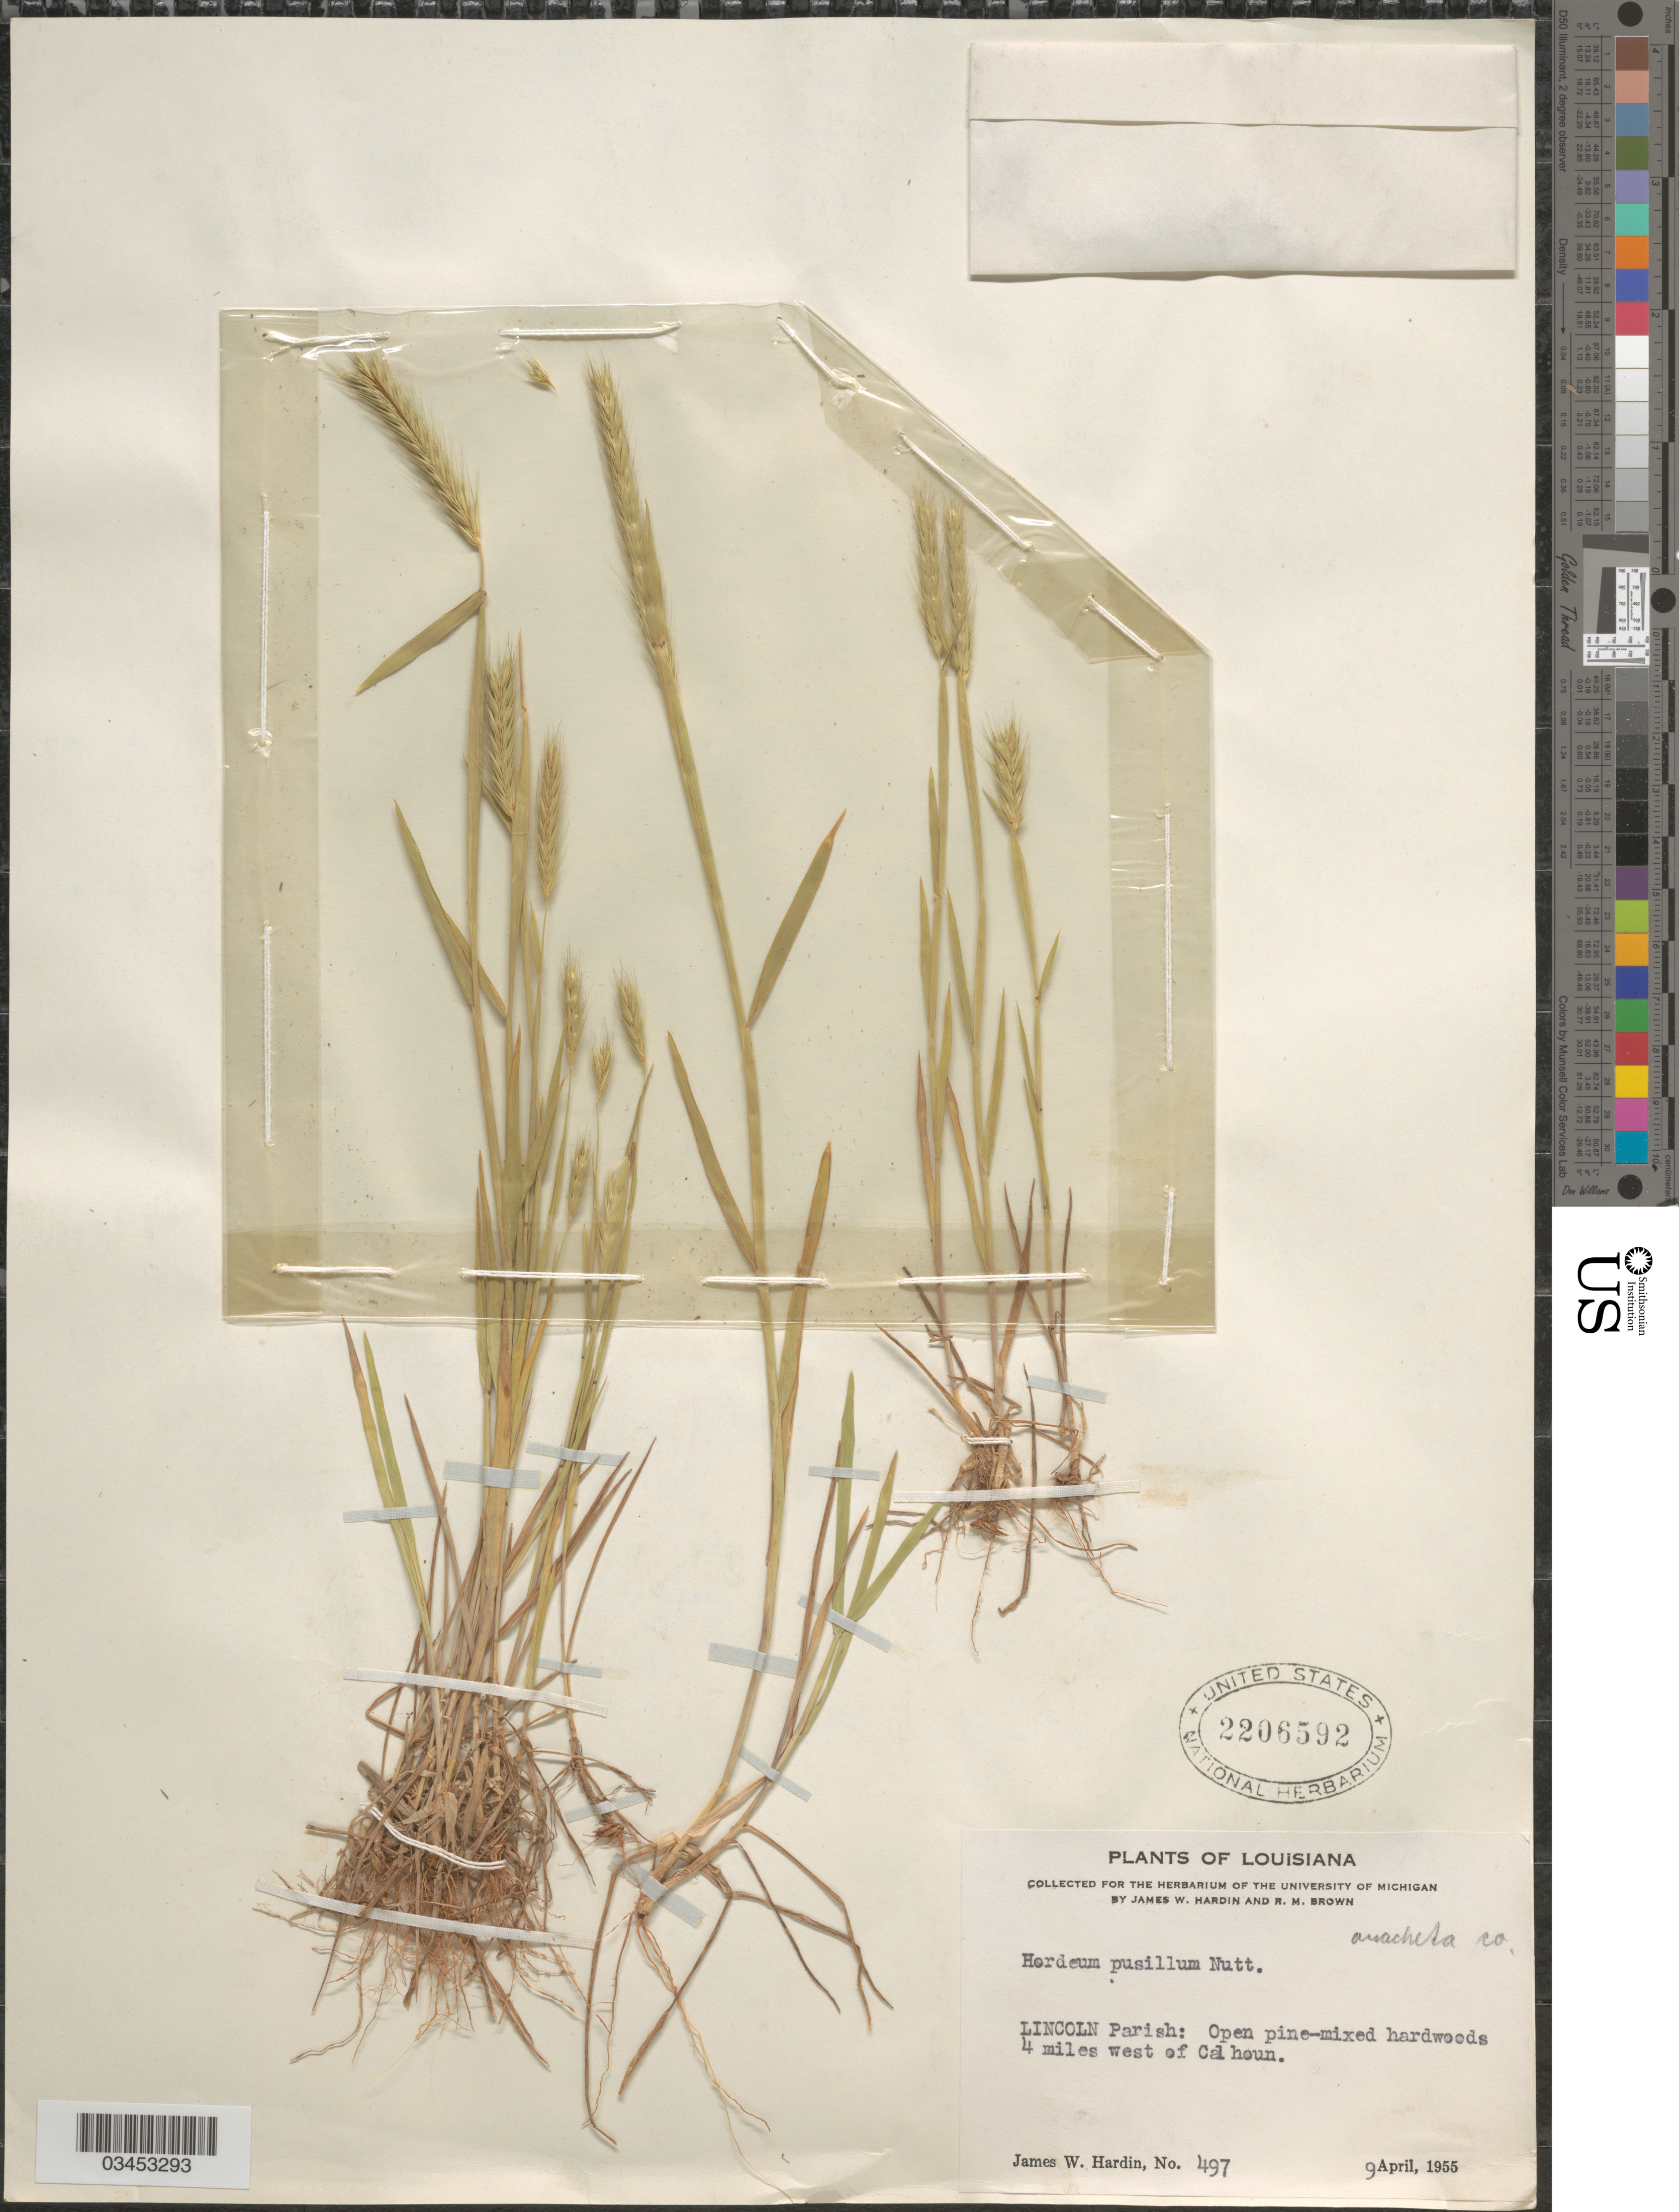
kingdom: Plantae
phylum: Tracheophyta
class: Liliopsida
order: Poales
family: Poaceae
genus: Hordeum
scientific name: Hordeum pusillum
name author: Nutt.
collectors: J. W. Hardin & R. Brown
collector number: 497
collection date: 1955-04-09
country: United States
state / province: Louisiana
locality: Lincoln Parish: Open pine-mixed hardwoods 4 miles west of Calhoun. Ouachita Co.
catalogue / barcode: US 2206592